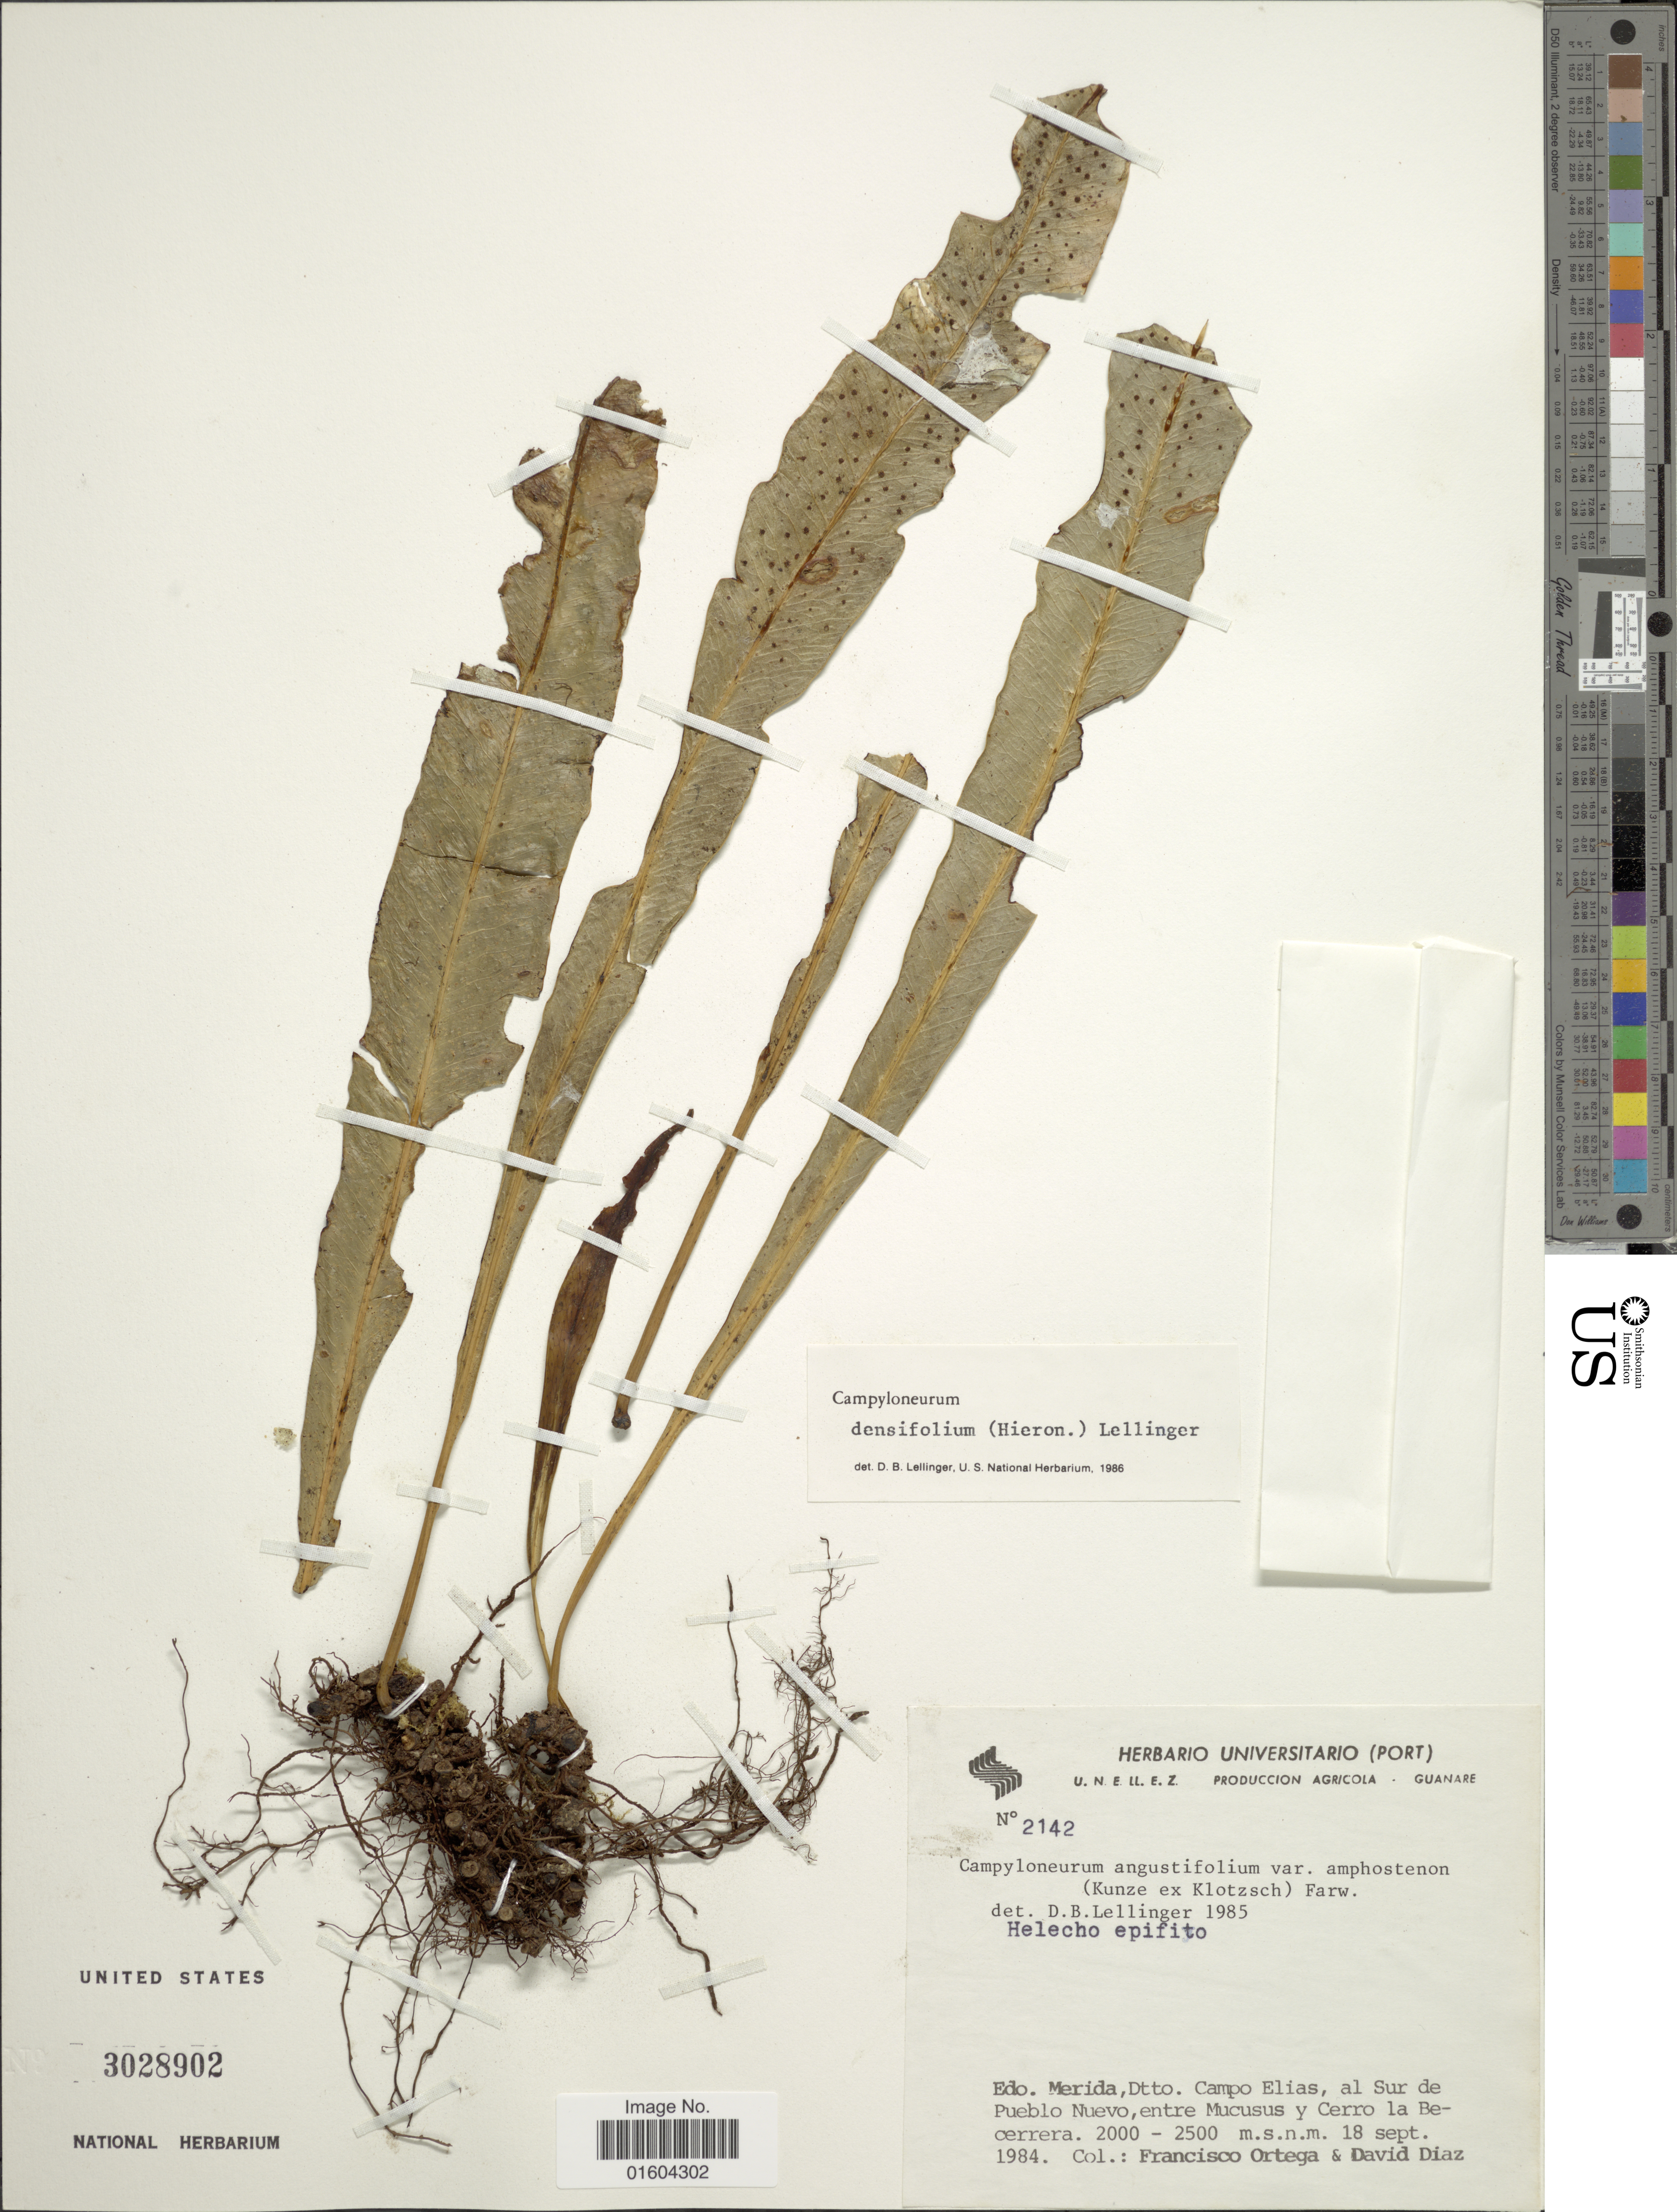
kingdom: Plantae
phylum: Tracheophyta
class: Polypodiopsida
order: Polypodiales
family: Polypodiaceae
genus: Campyloneurum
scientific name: Campyloneurum densifolium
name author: (Hieron.) Lellinger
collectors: F. J. Ortega & D. Díaz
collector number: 2142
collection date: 1984-09-18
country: Venezuela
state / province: Mérida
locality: Edo. Merida. Dtto. Campo Elias, al Sur de Pueblo Nuevo, entre Mucusus y Cerro la Becerrera.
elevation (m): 2000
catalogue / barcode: US 3028902